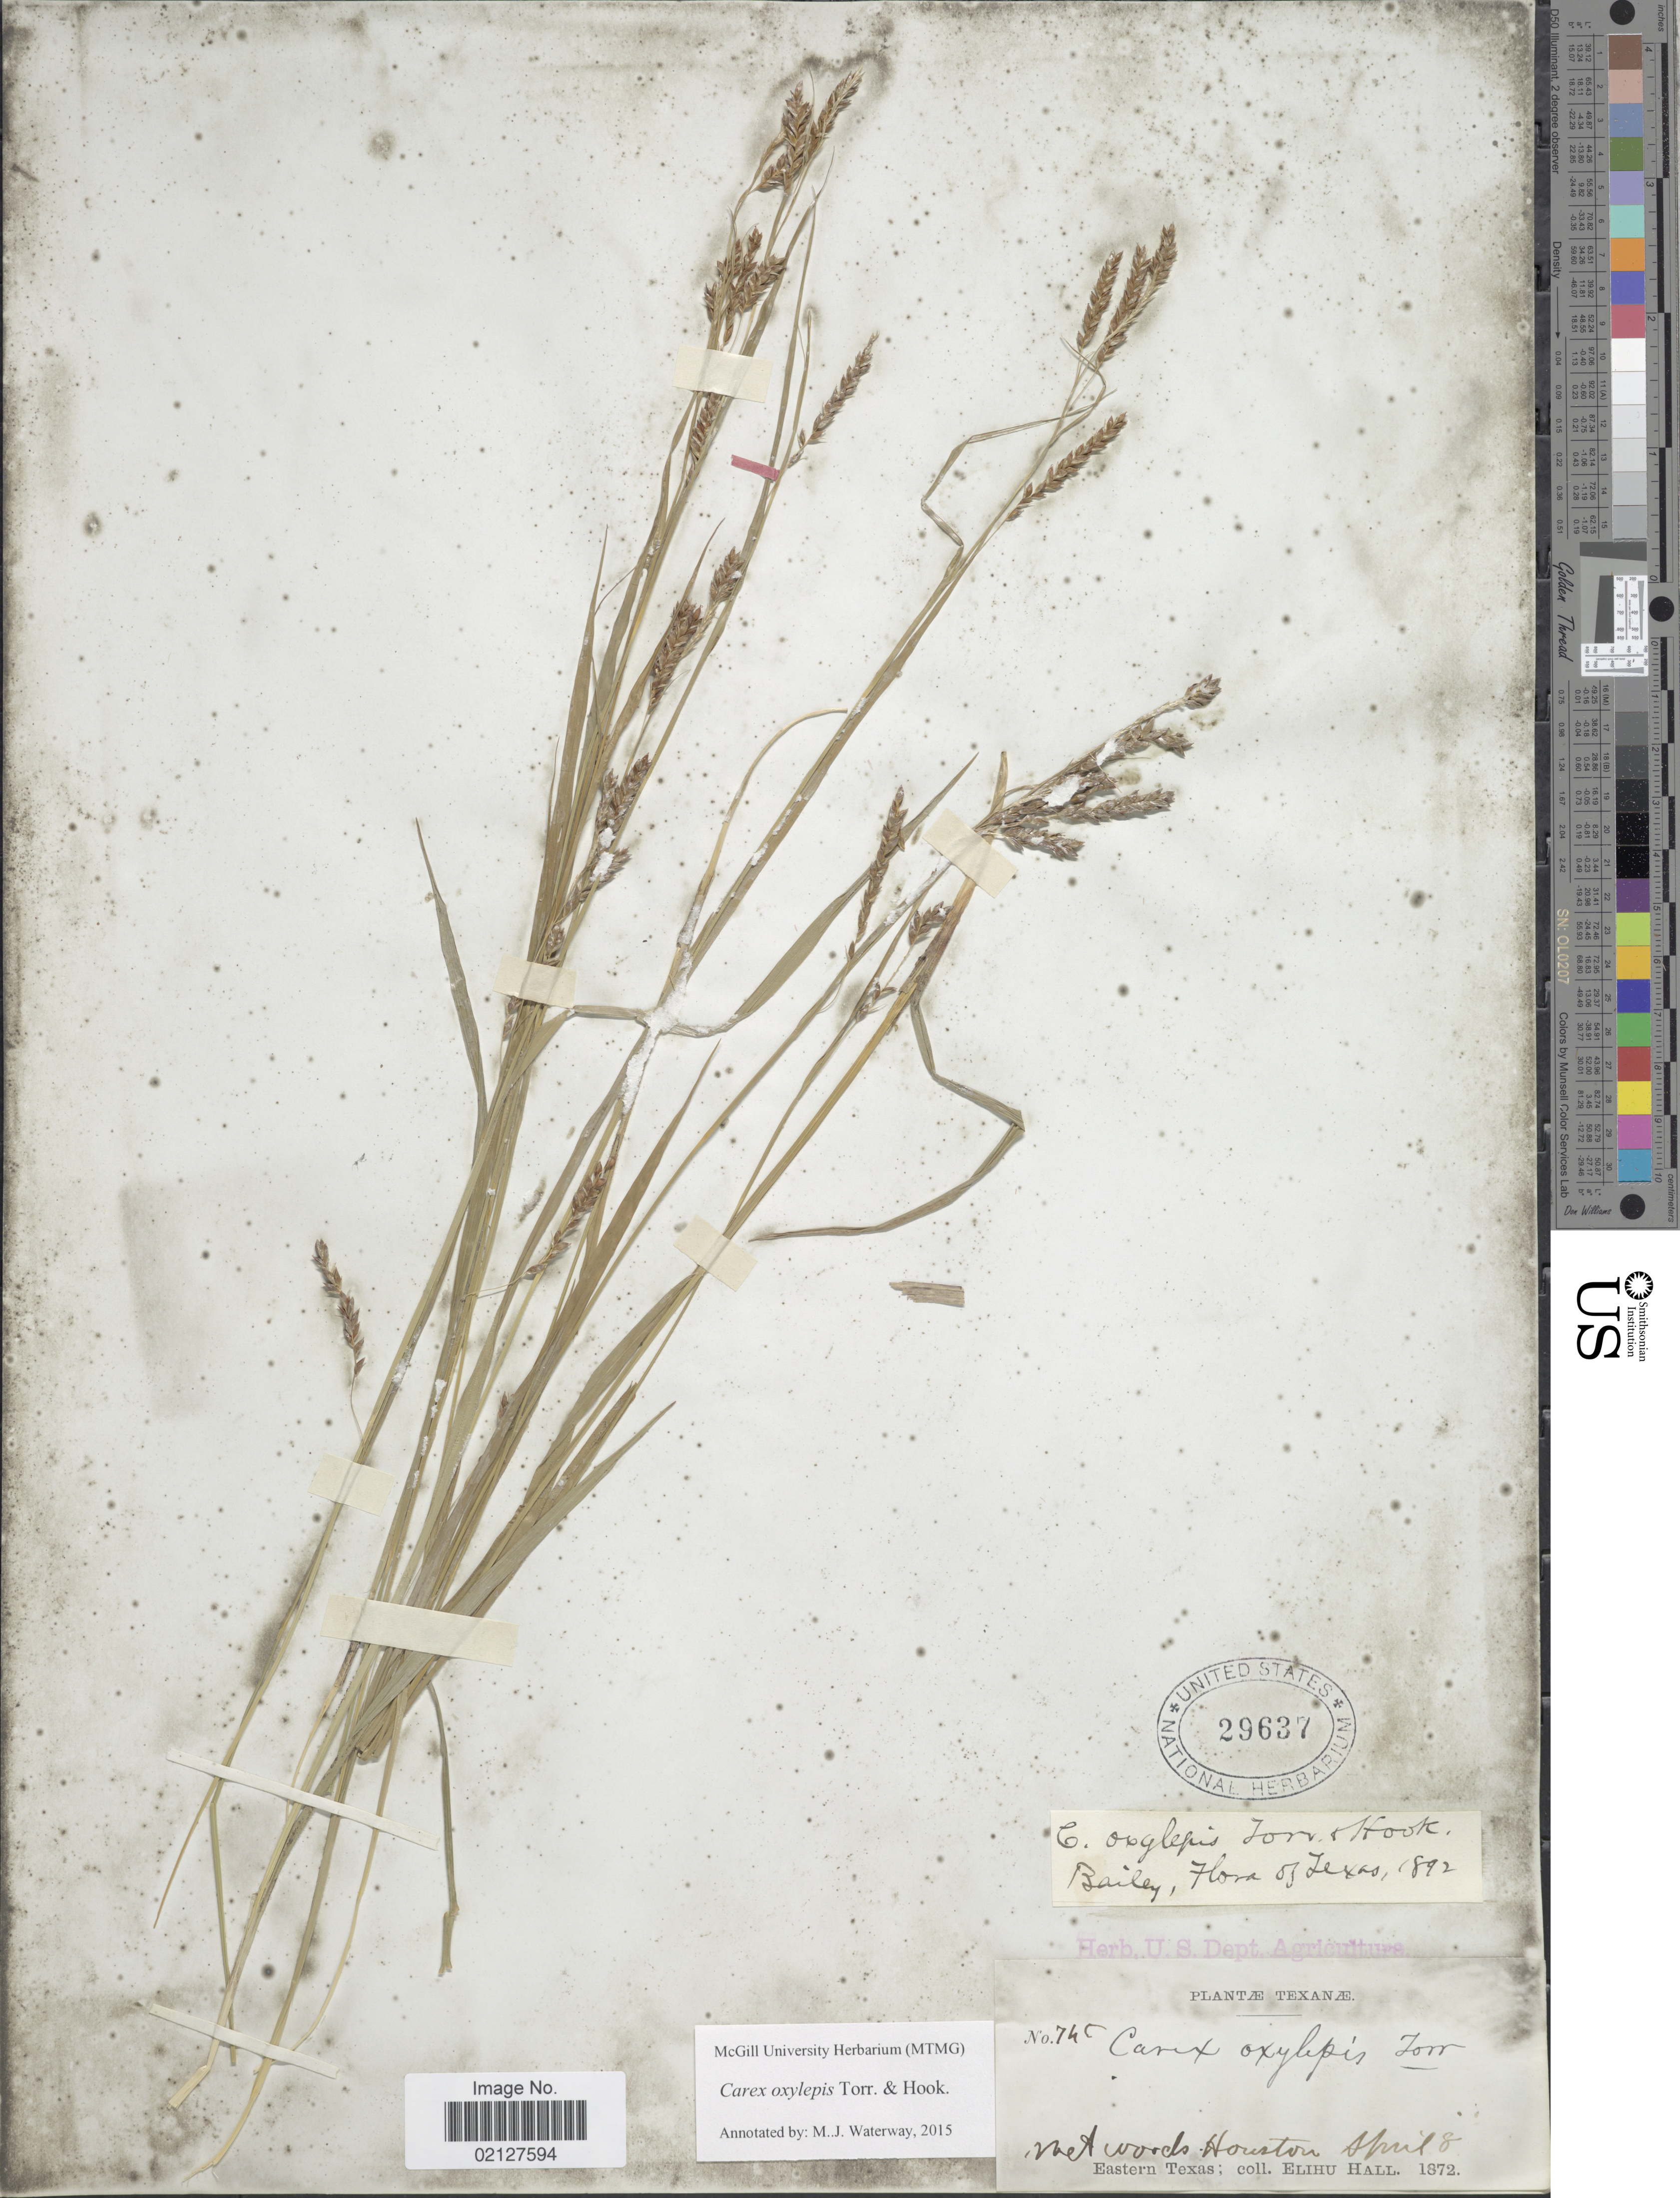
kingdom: Plantae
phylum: Tracheophyta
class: Liliopsida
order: Poales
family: Cyperaceae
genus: Carex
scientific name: Carex oxylepis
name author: Torr. & Hook.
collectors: E. Hall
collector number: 74c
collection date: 1872-04-08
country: United States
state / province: Texas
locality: Houston. Eastern Texas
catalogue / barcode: US 29637